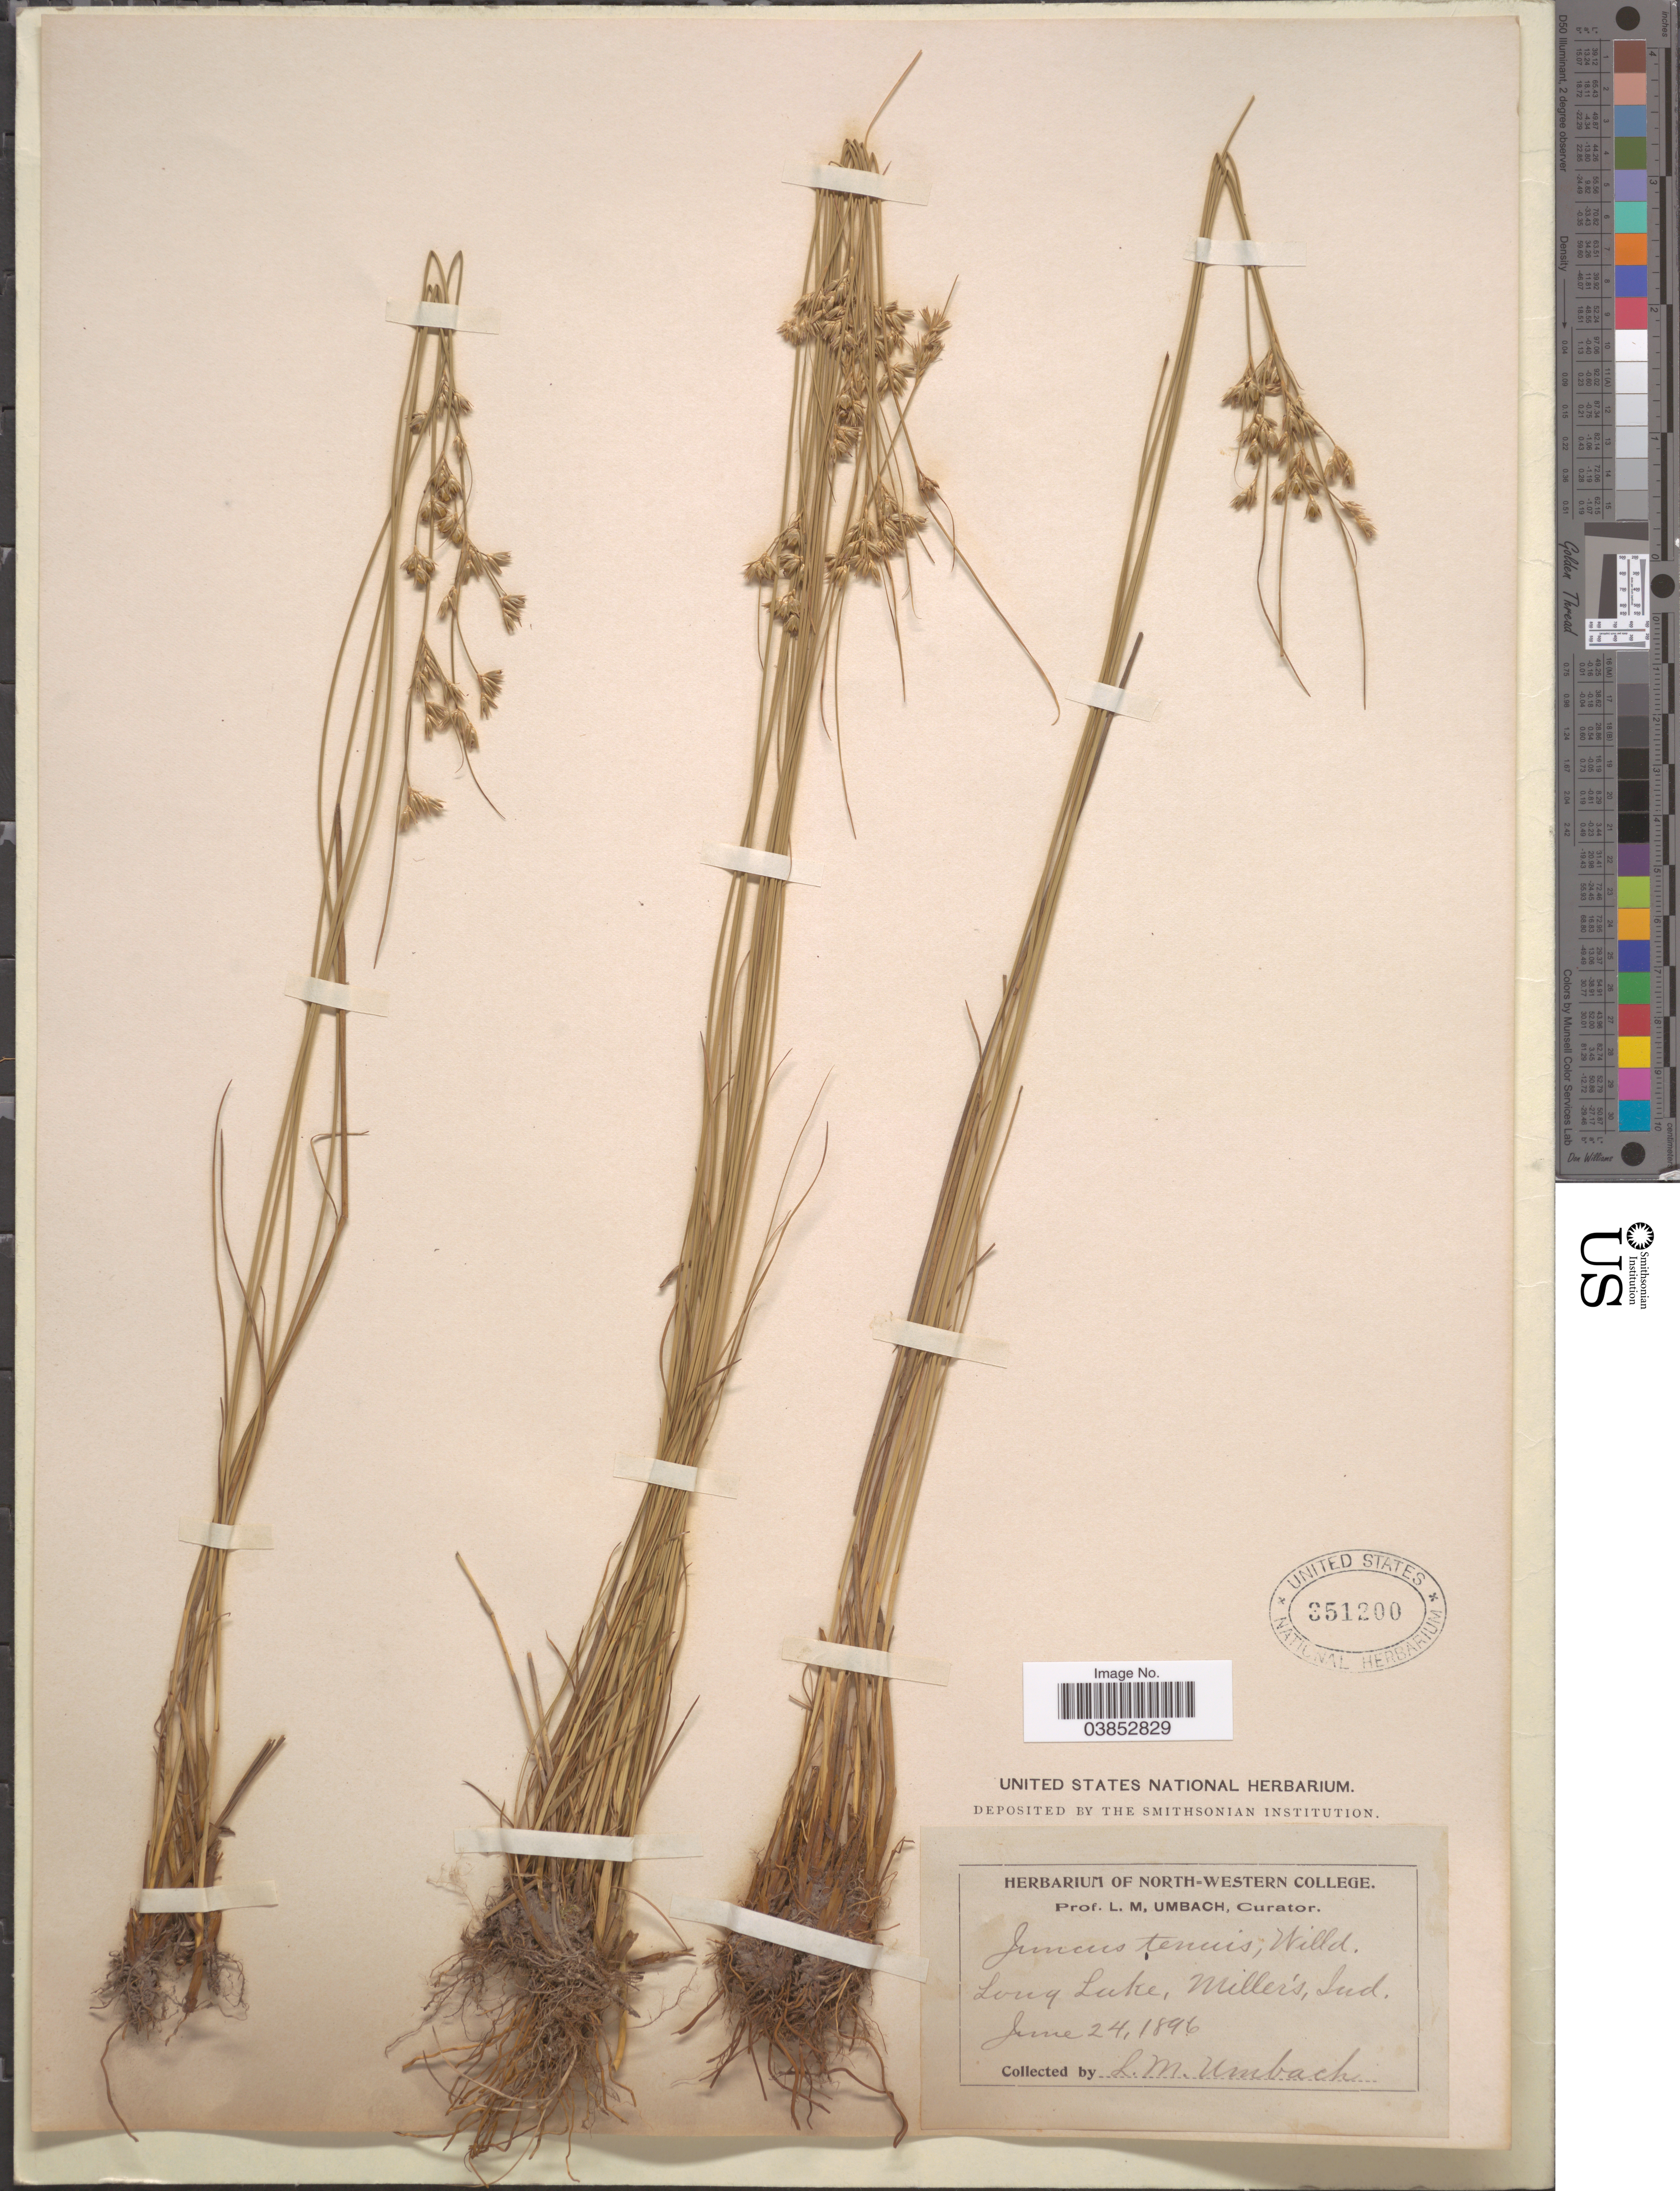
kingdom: Plantae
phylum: Tracheophyta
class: Liliopsida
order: Poales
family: Juncaceae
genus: Juncus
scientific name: Juncus dudleyi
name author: Wiegand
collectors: L. M. Umbach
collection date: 1896-06-24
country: United States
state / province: Indiana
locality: Long Lake, Miller's.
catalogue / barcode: US 351200